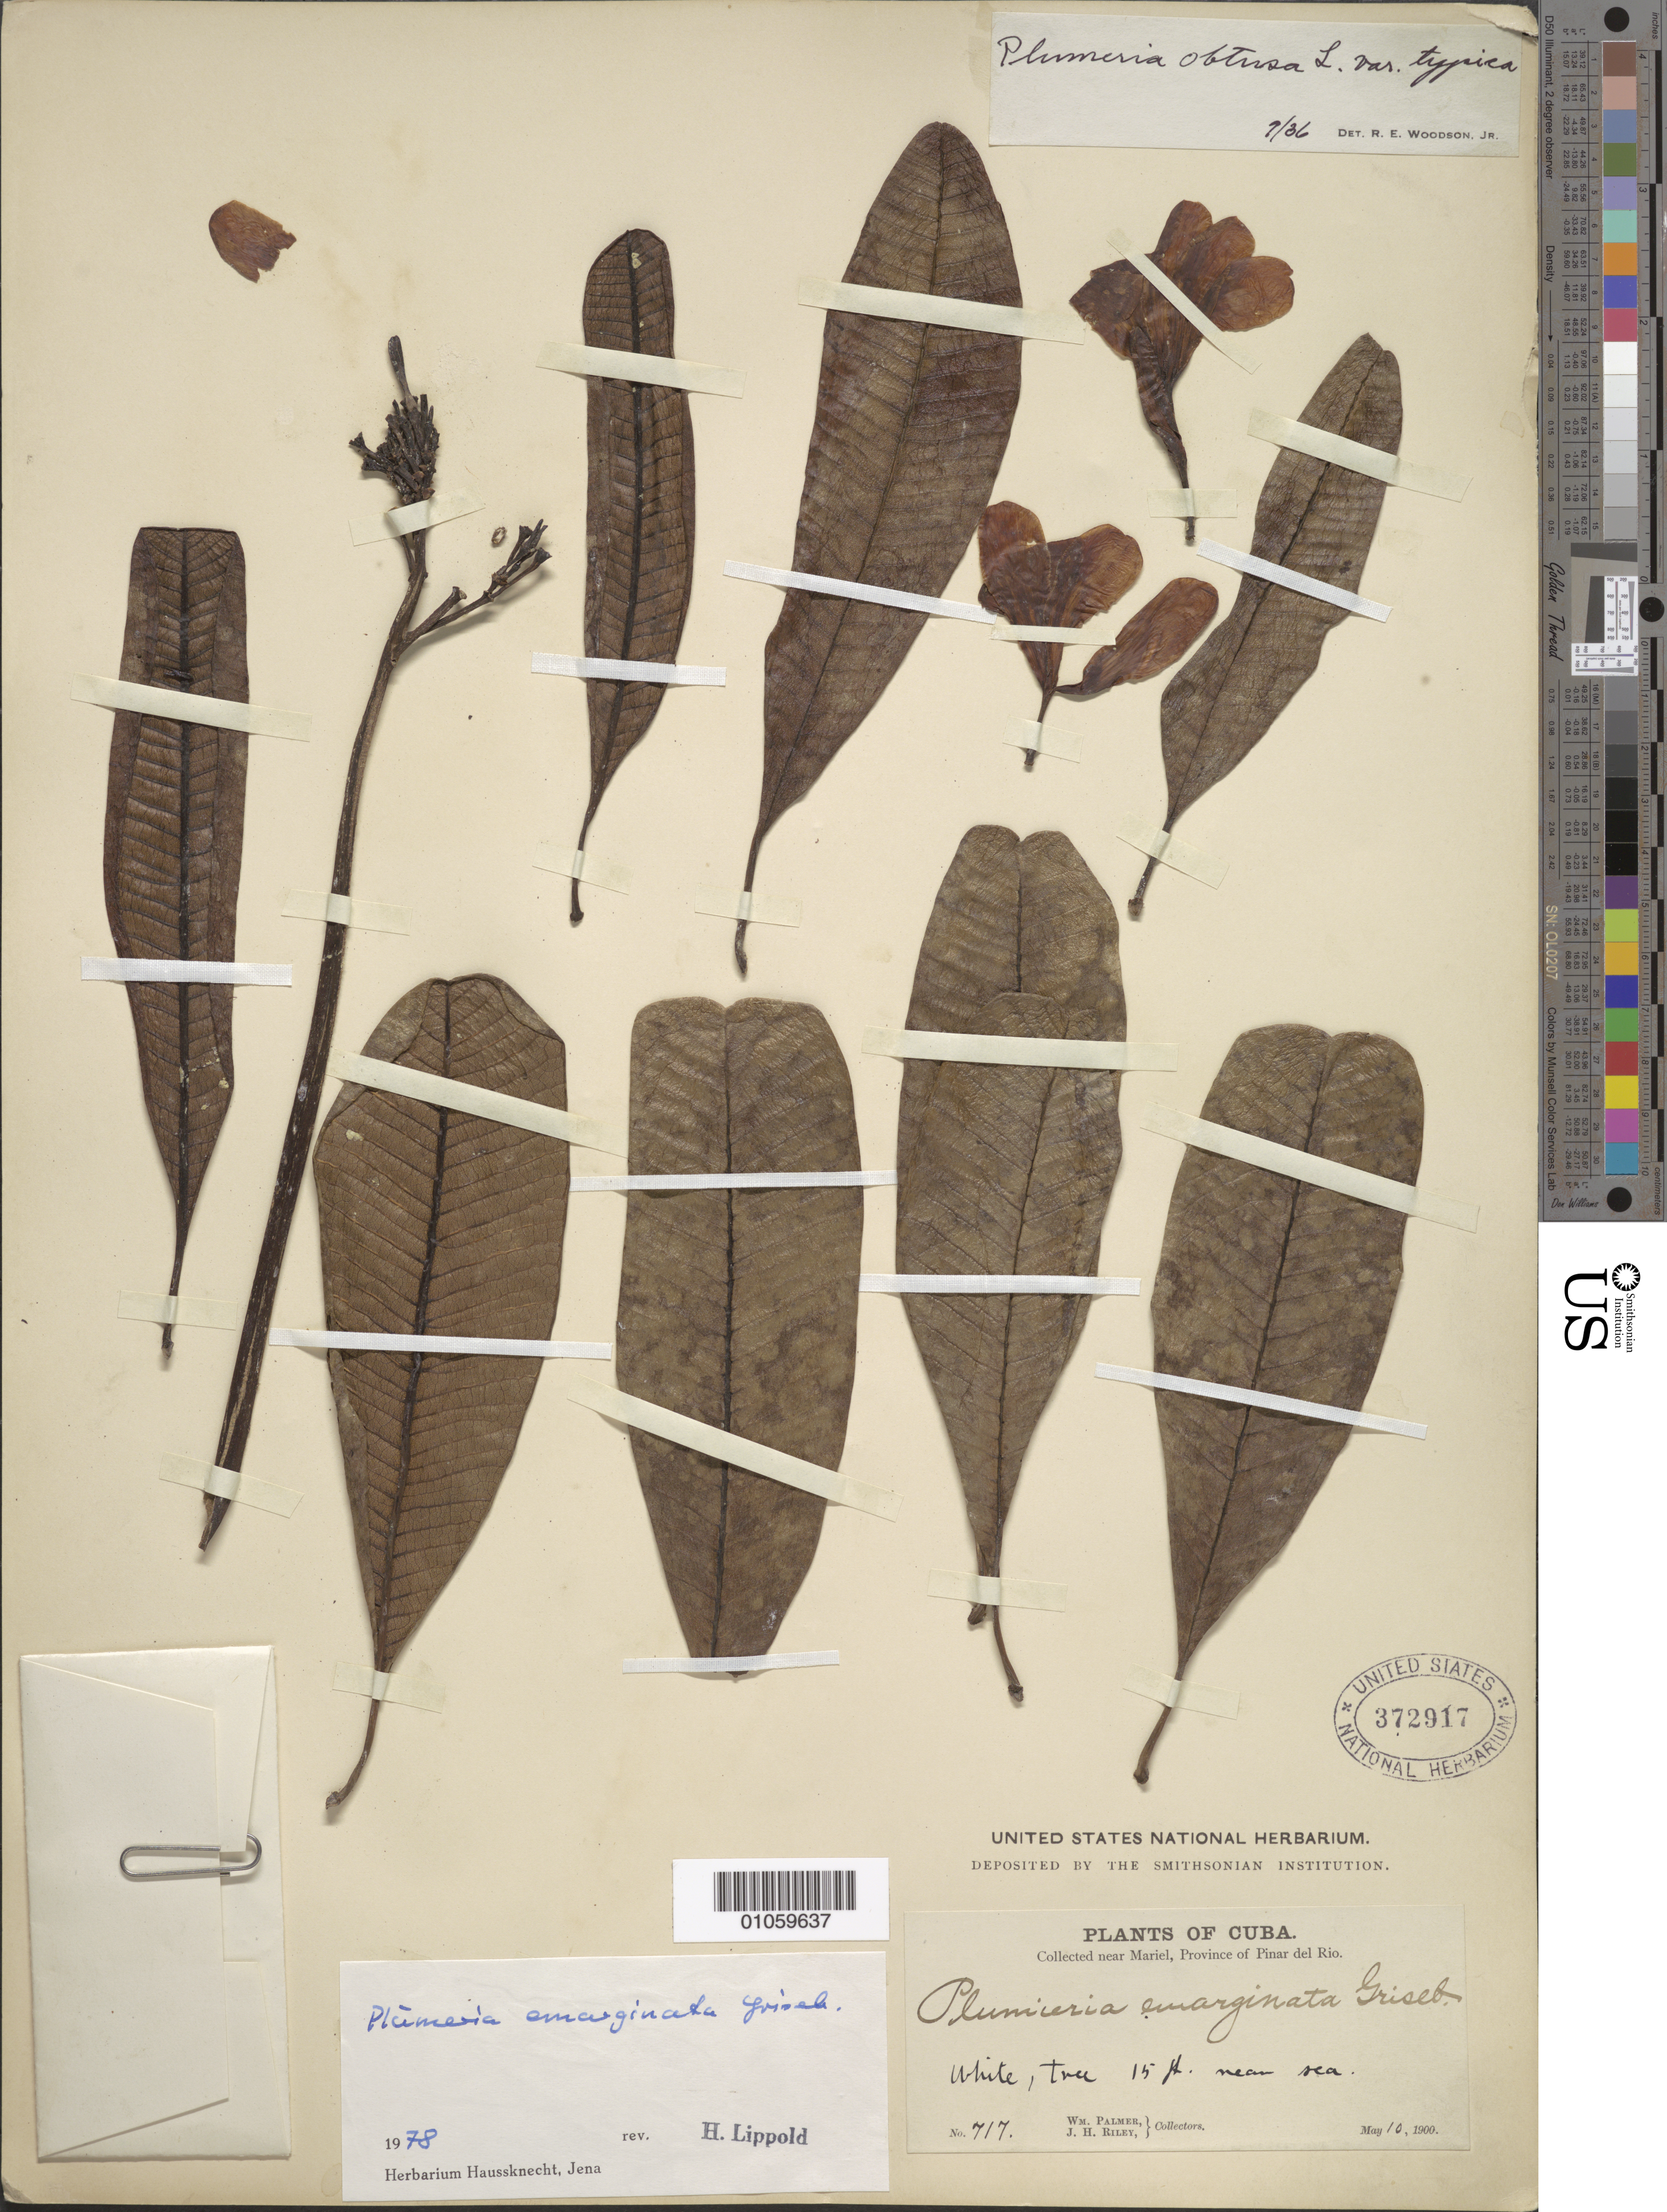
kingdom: Plantae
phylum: Tracheophyta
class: Magnoliopsida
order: Gentianales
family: Apocynaceae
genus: Plumeria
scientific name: Plumeria emarginata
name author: Griseb.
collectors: W. Palmer & J. H. Riley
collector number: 717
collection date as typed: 10 May 1900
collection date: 1900-05-10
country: Cuba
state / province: Pinar del Rio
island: Cuba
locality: Near Mariel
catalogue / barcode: US 372917